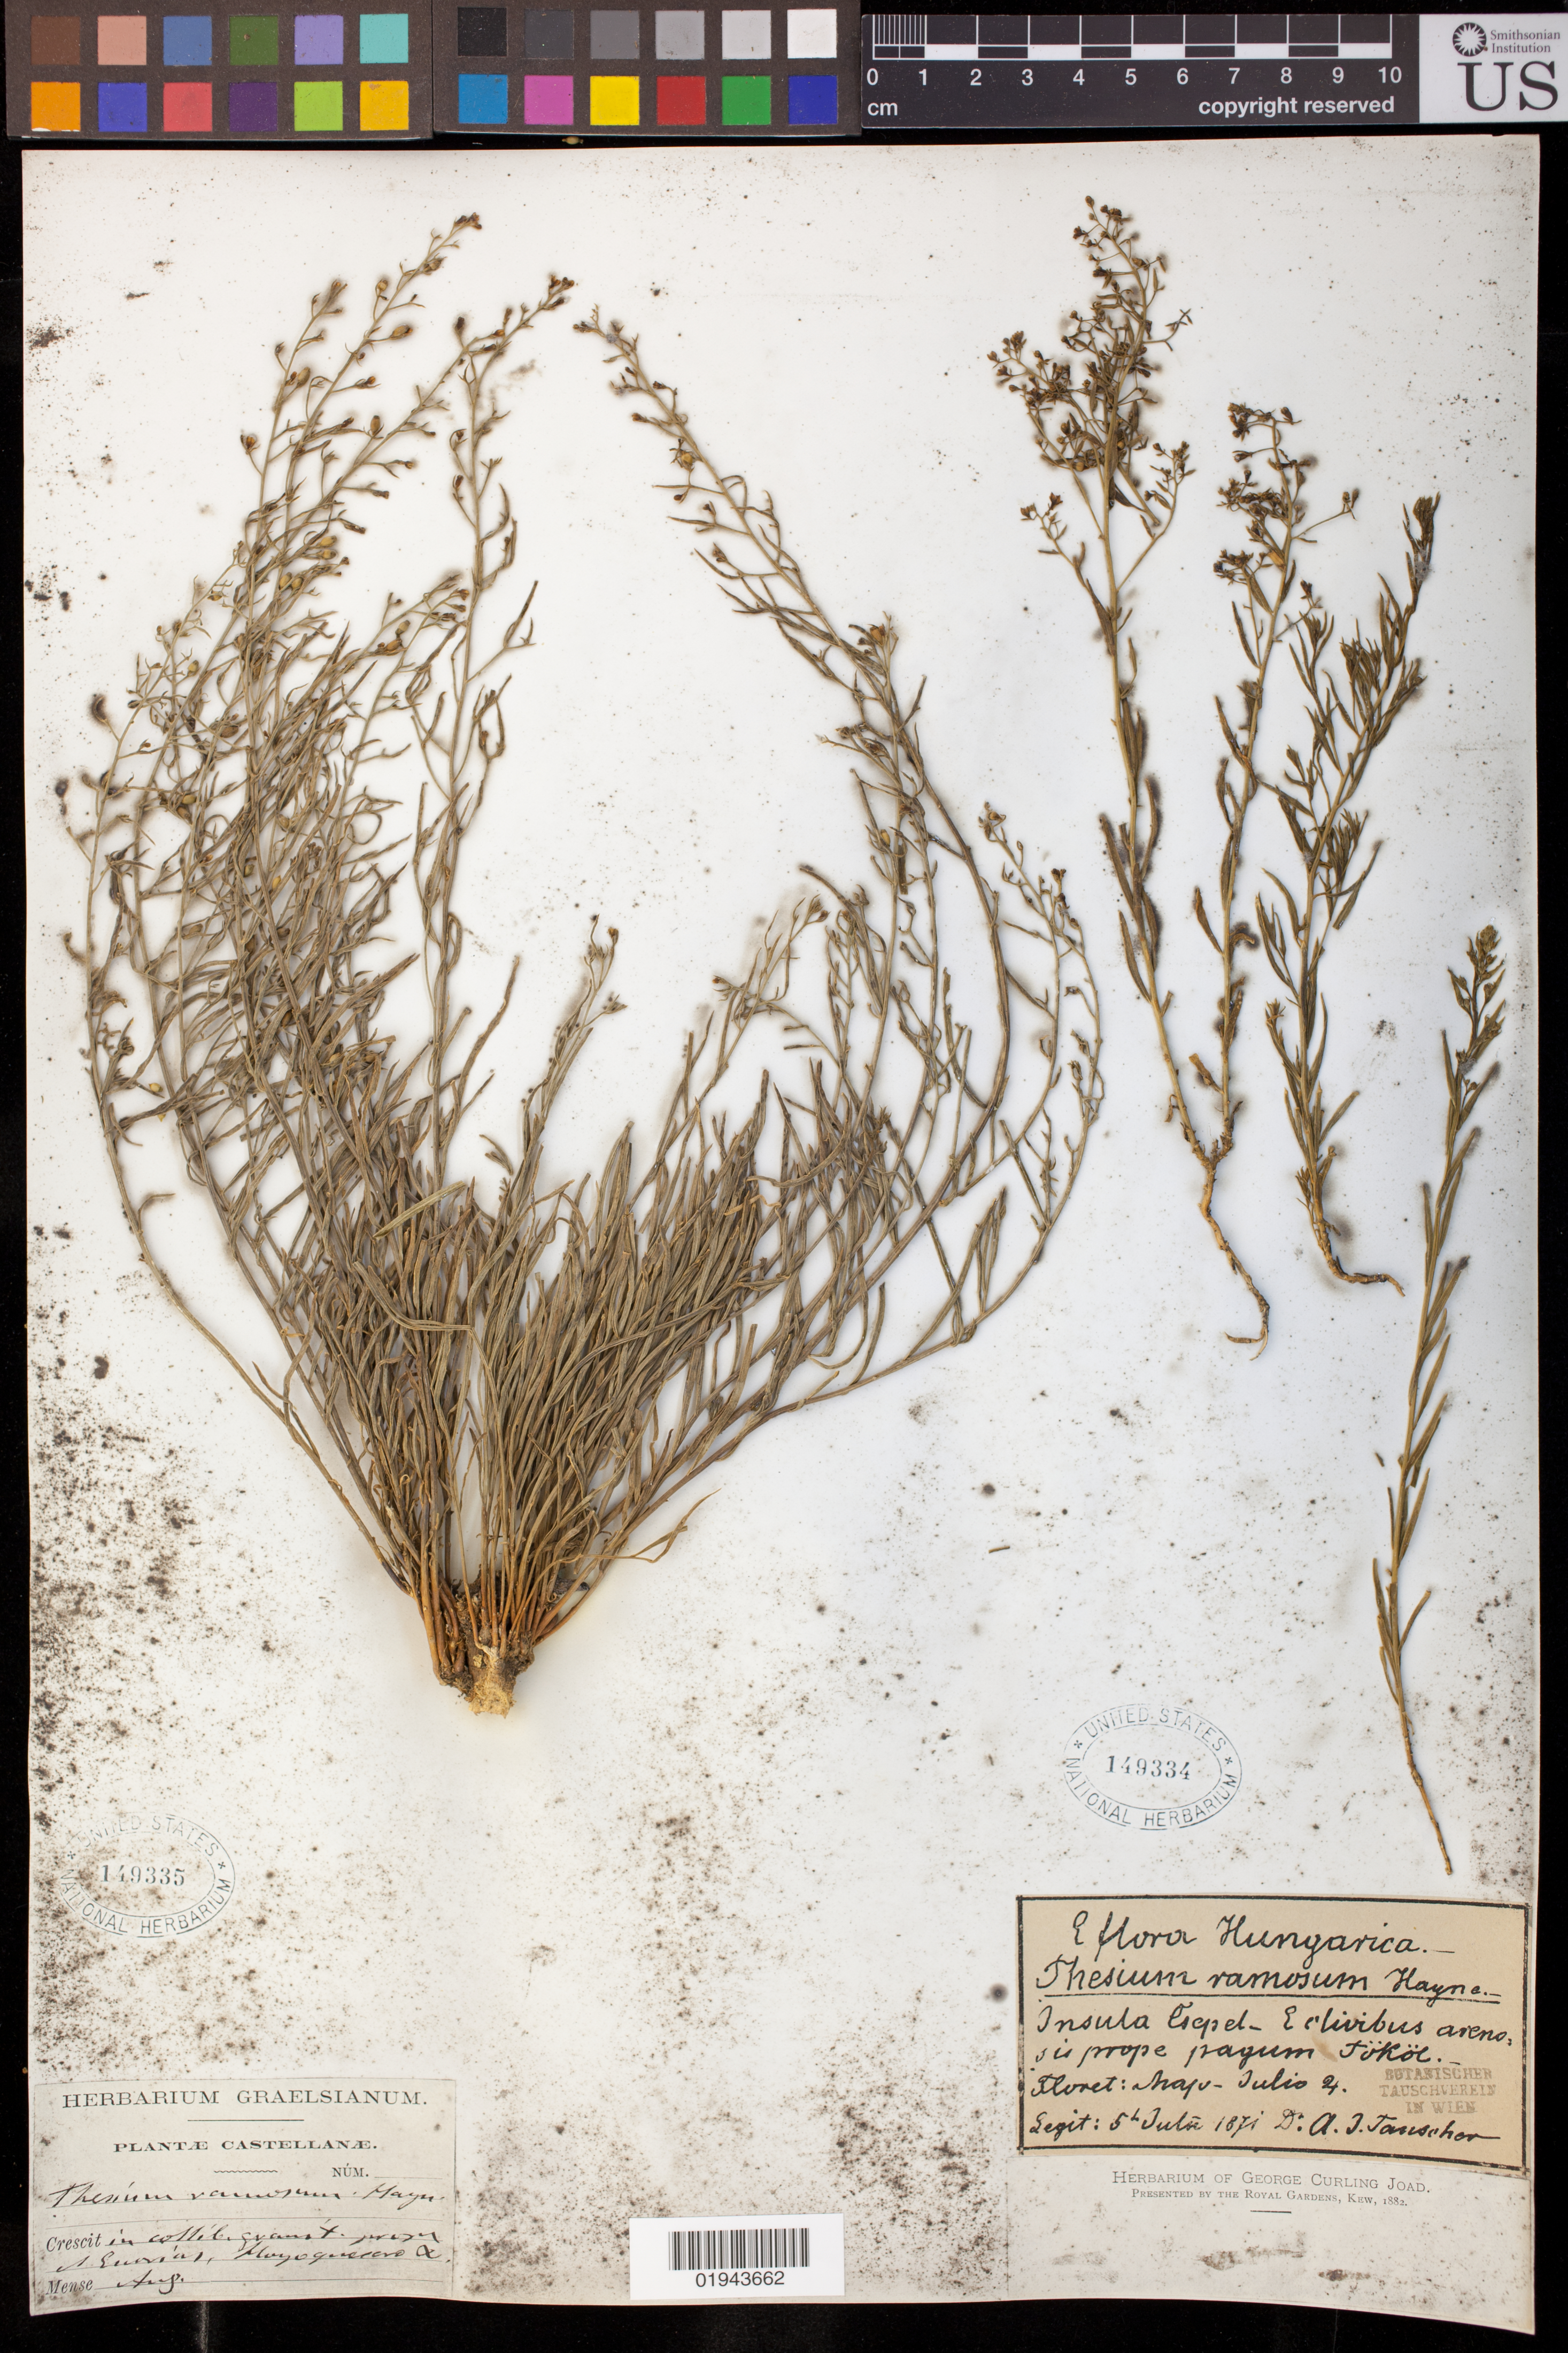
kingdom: Plantae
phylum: Tracheophyta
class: Magnoliopsida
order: Santalales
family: Thesiaceae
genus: Thesium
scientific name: Thesium ramosum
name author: Hayne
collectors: G. Tauscher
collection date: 1871-07-05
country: Hungary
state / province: Pest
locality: in prope pagum Tokol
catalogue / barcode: US 149334